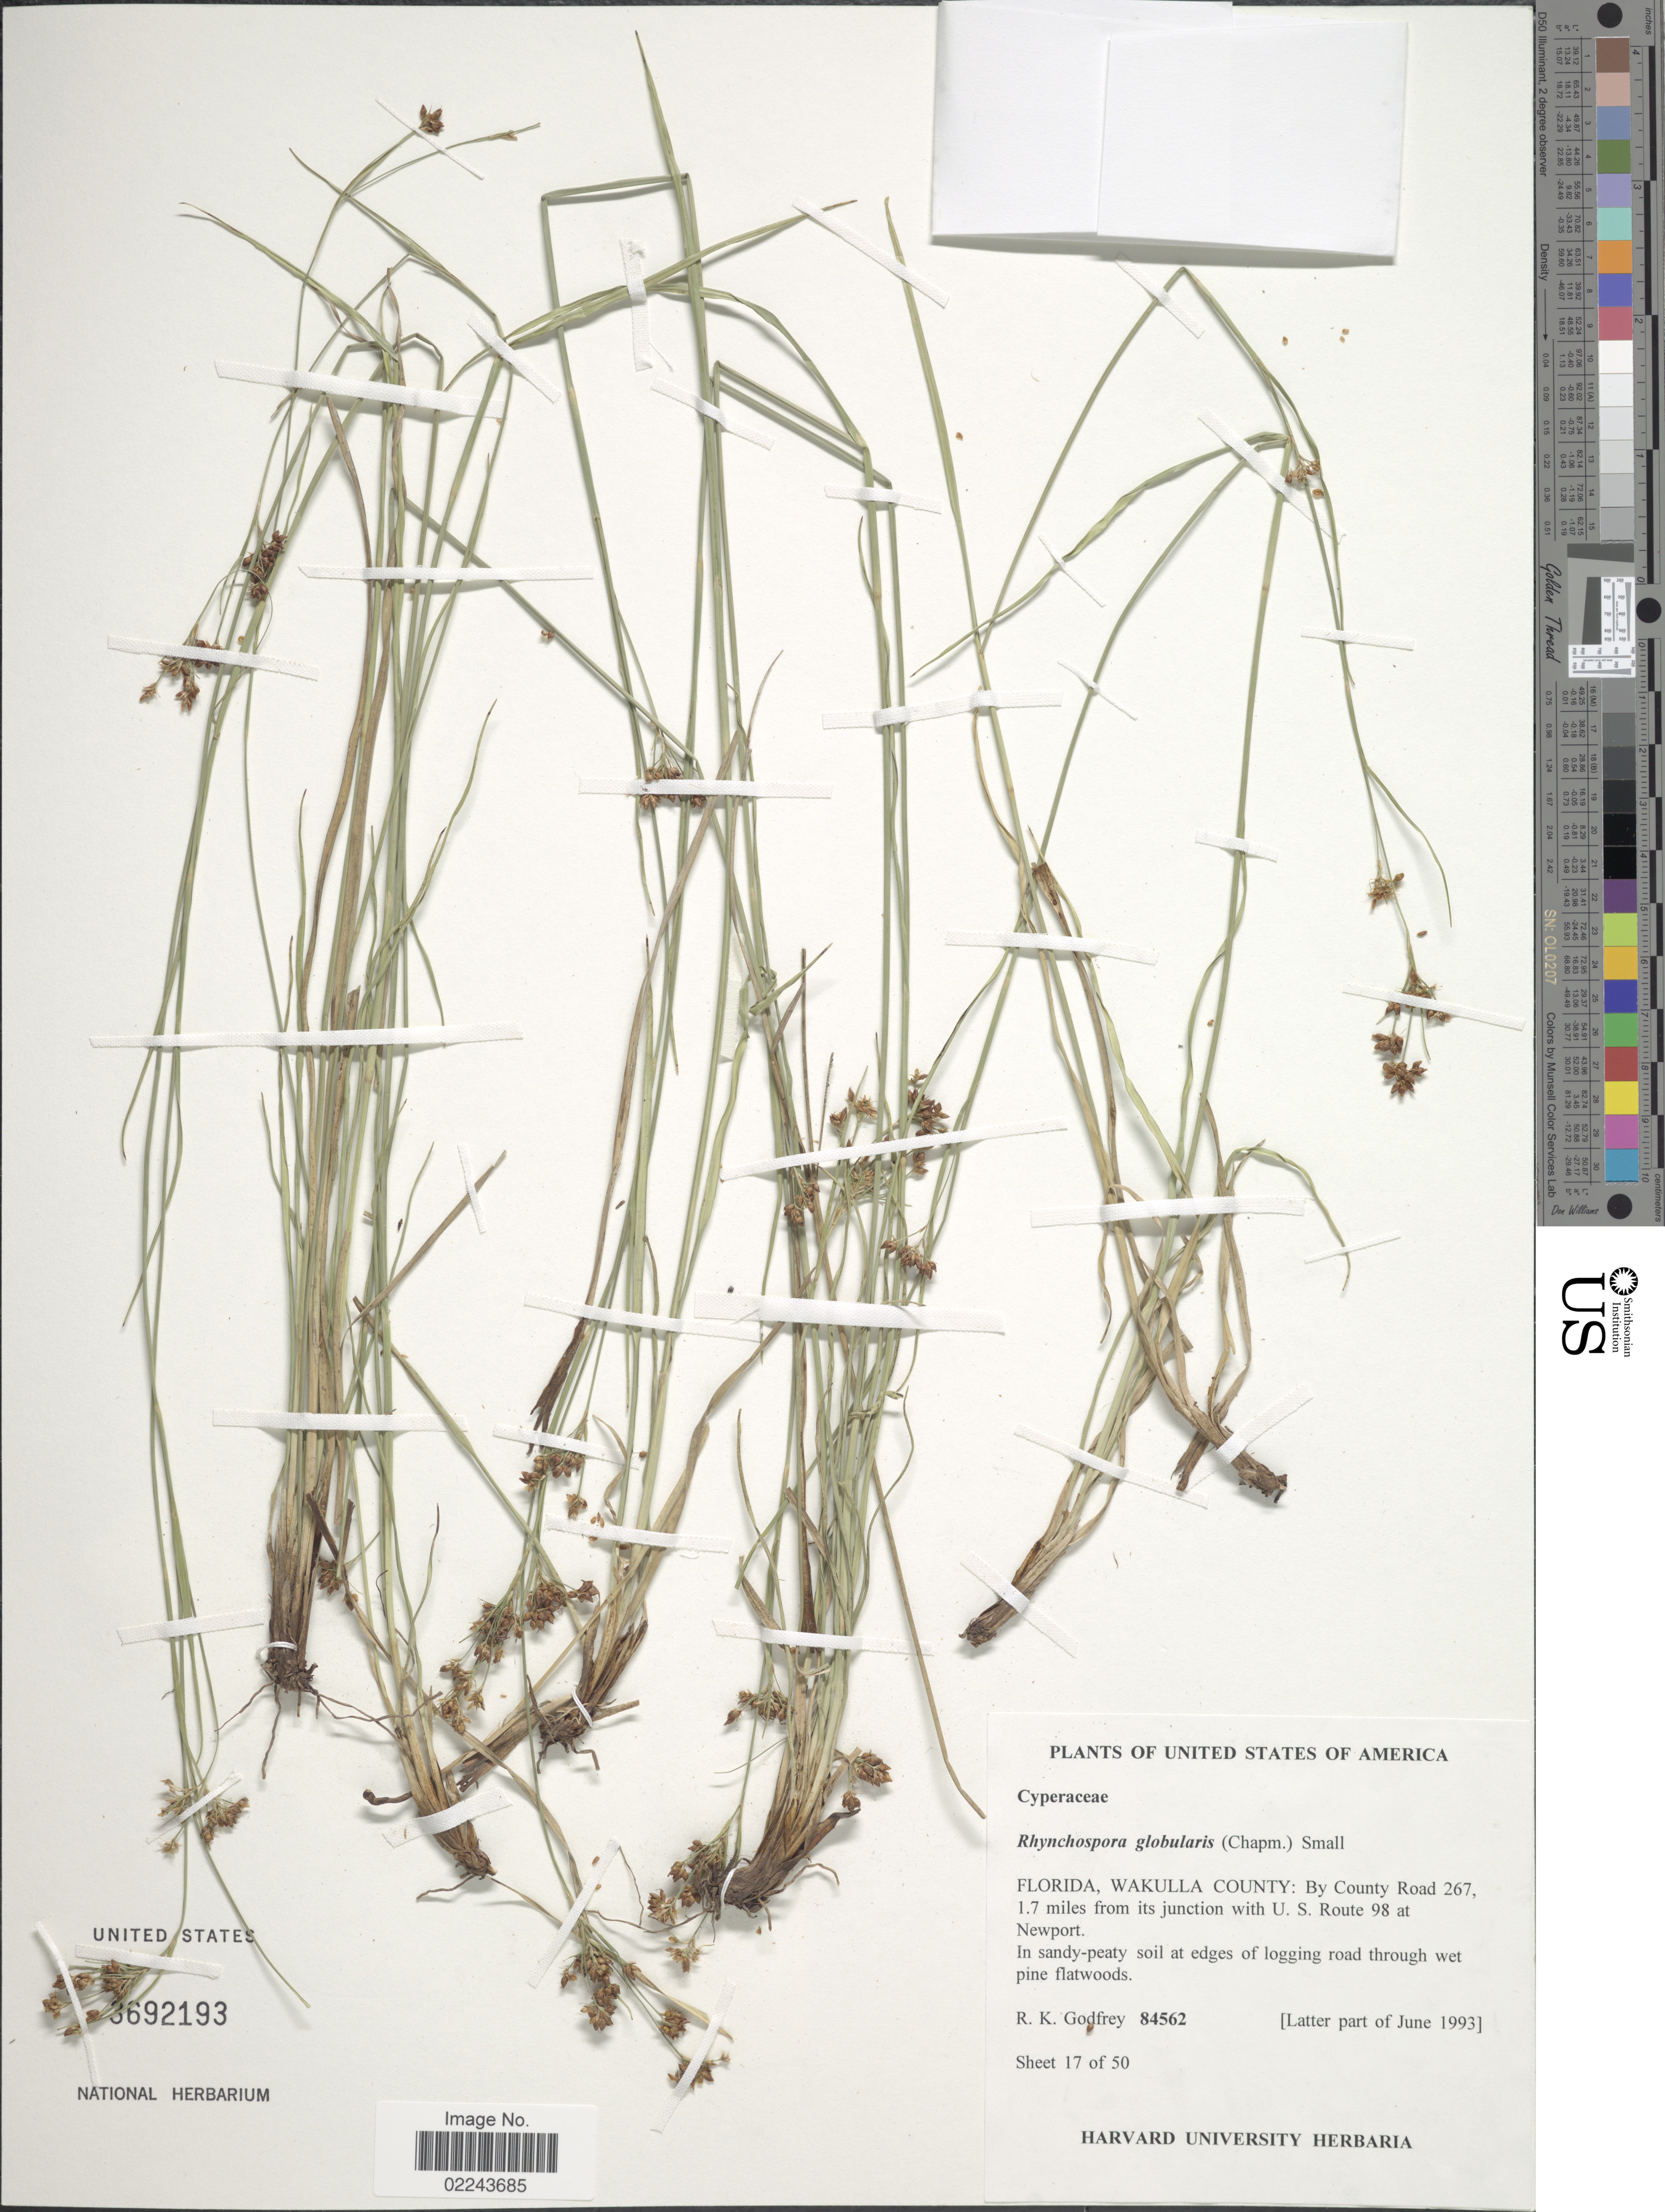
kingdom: Plantae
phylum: Tracheophyta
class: Liliopsida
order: Poales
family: Cyperaceae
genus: Rhynchospora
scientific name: Rhynchospora globularis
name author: (Chapm.) Small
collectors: R. K. Godfrey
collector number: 84562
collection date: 1993-06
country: United States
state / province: Florida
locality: Wakulla County, by County Road 267, 1.7 miles from its junction with U.S. Route 98 at Newport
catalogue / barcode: US 3692193